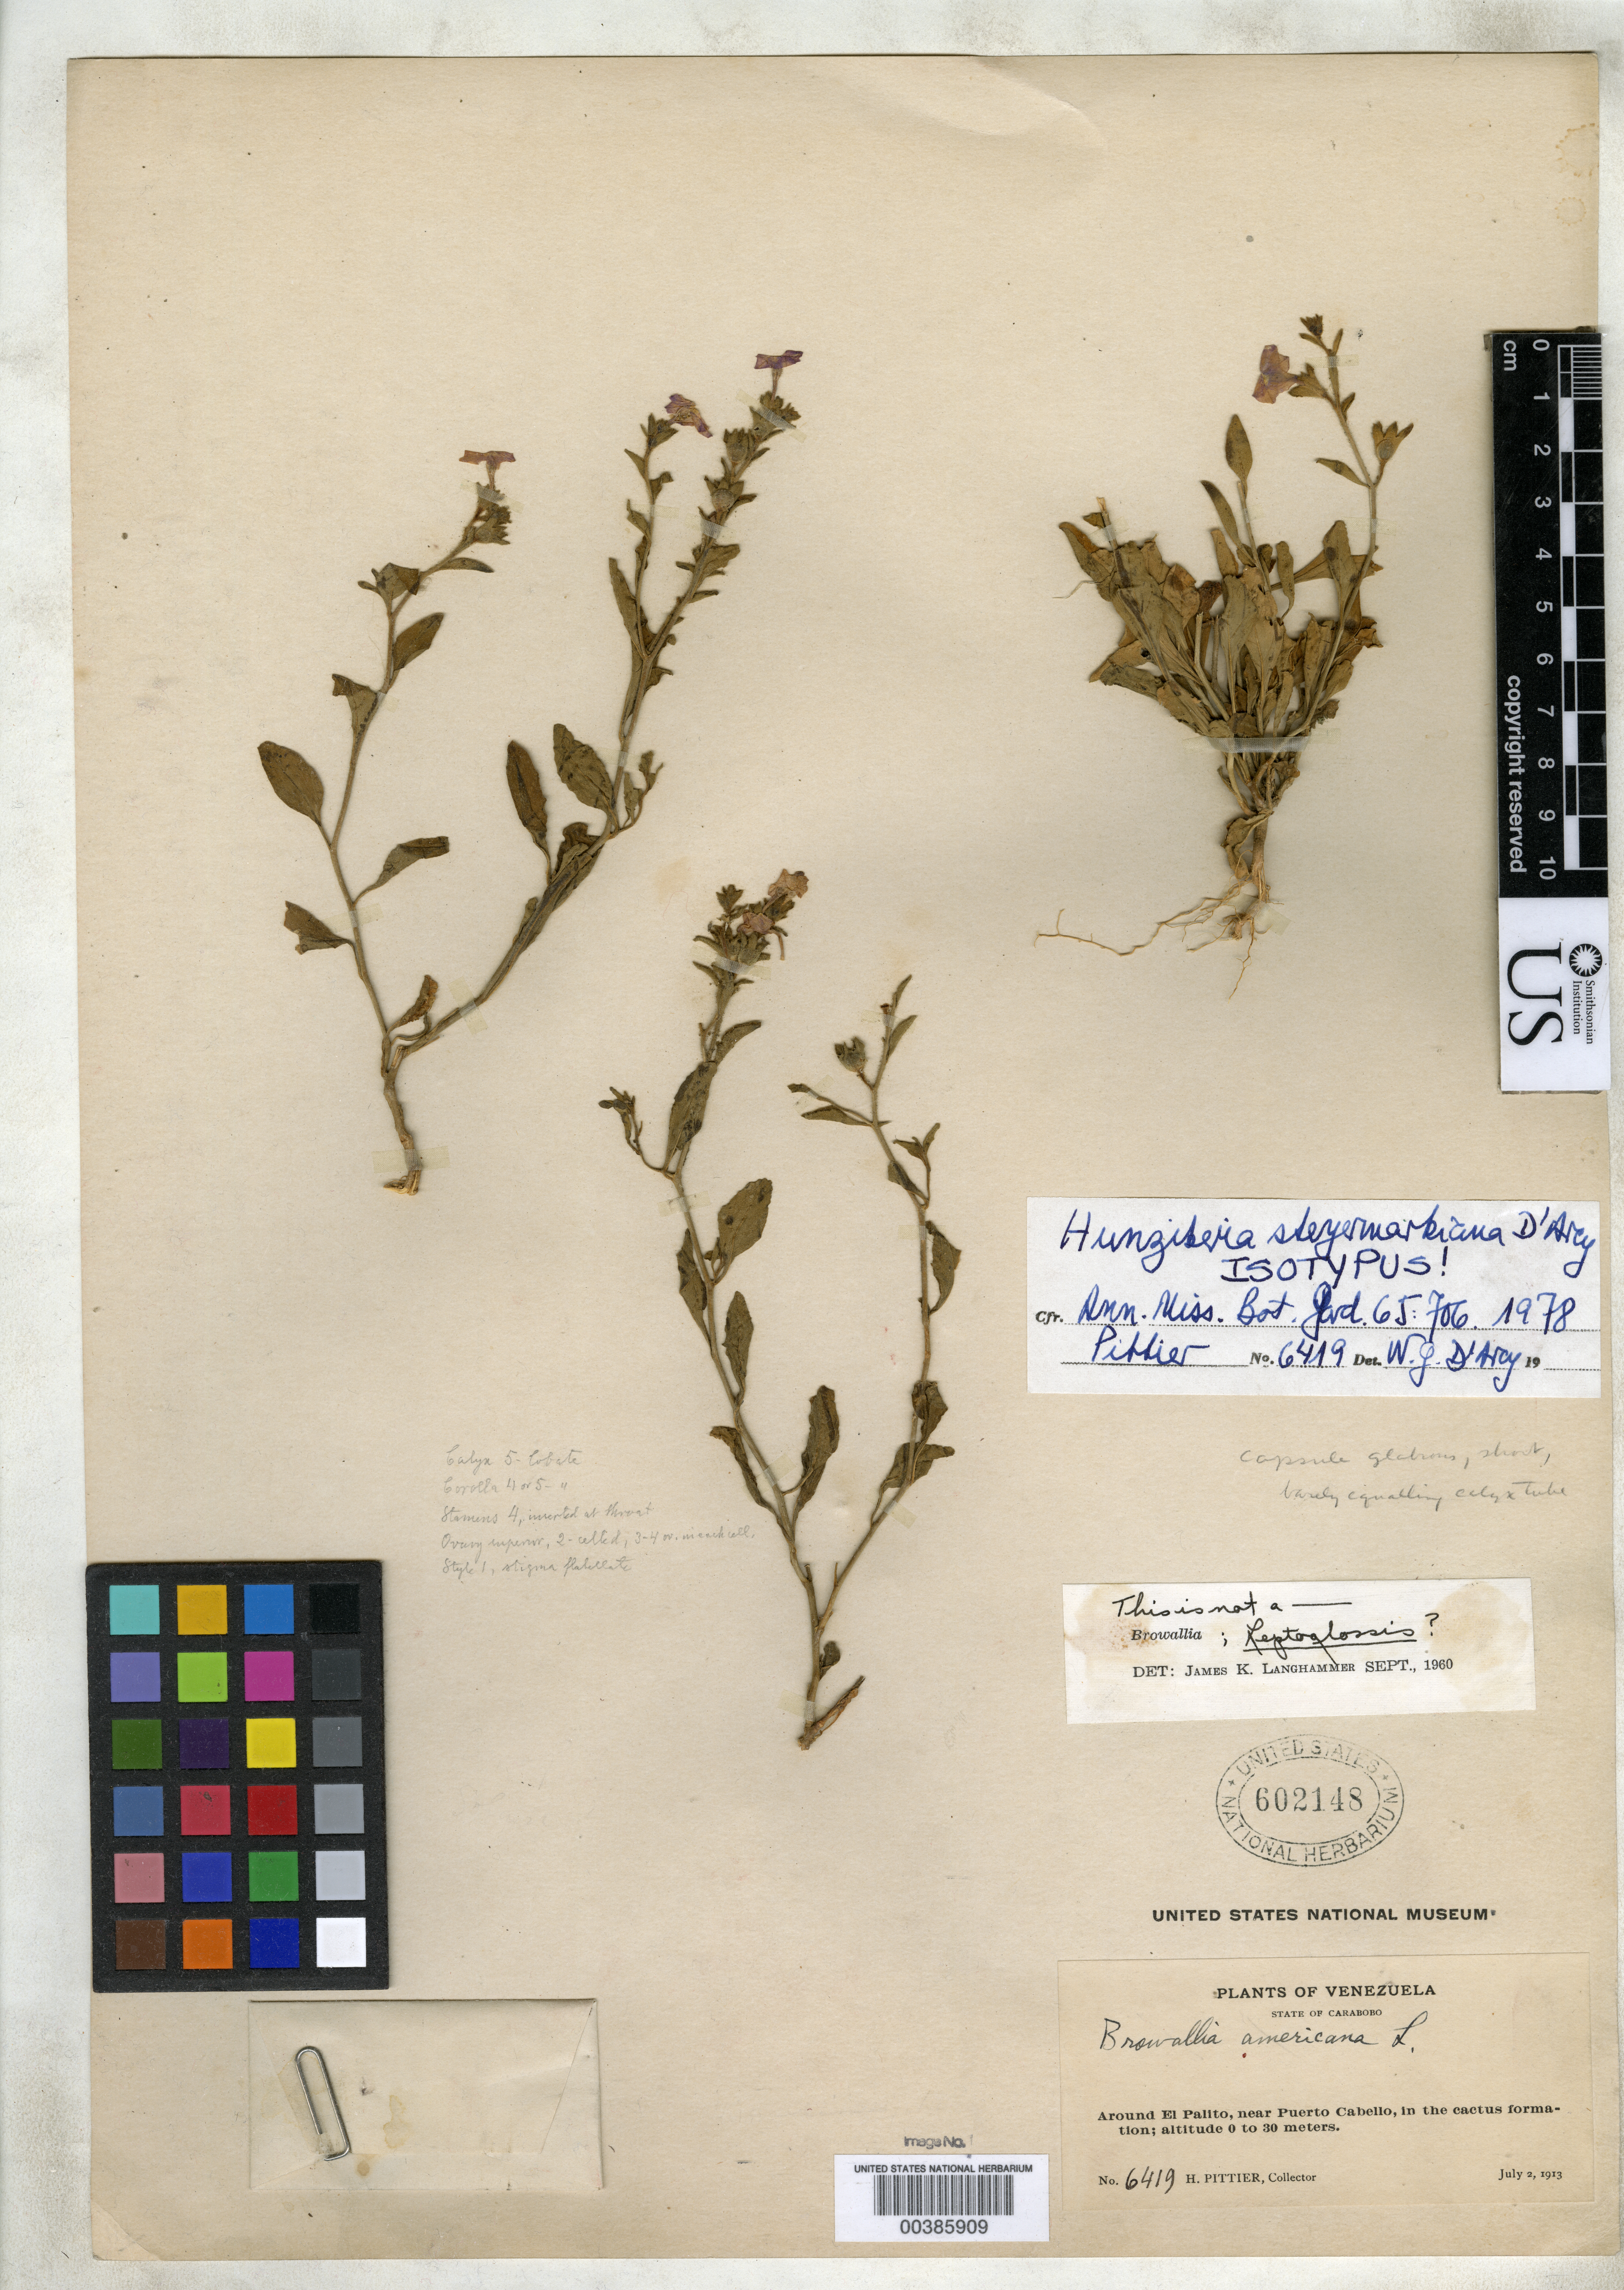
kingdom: Plantae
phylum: Tracheophyta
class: Magnoliopsida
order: Solanales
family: Solanaceae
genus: Hunzikeria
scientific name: Hunzikeria steyermarkiana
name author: D'Arcy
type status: Isotype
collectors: H. F. Pittier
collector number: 6419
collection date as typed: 02 Jul 1913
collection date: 1913-07-02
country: Venezuela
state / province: Carabobo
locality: Around El Palito, near Puerto Cabello.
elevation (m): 0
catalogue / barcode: US 602148